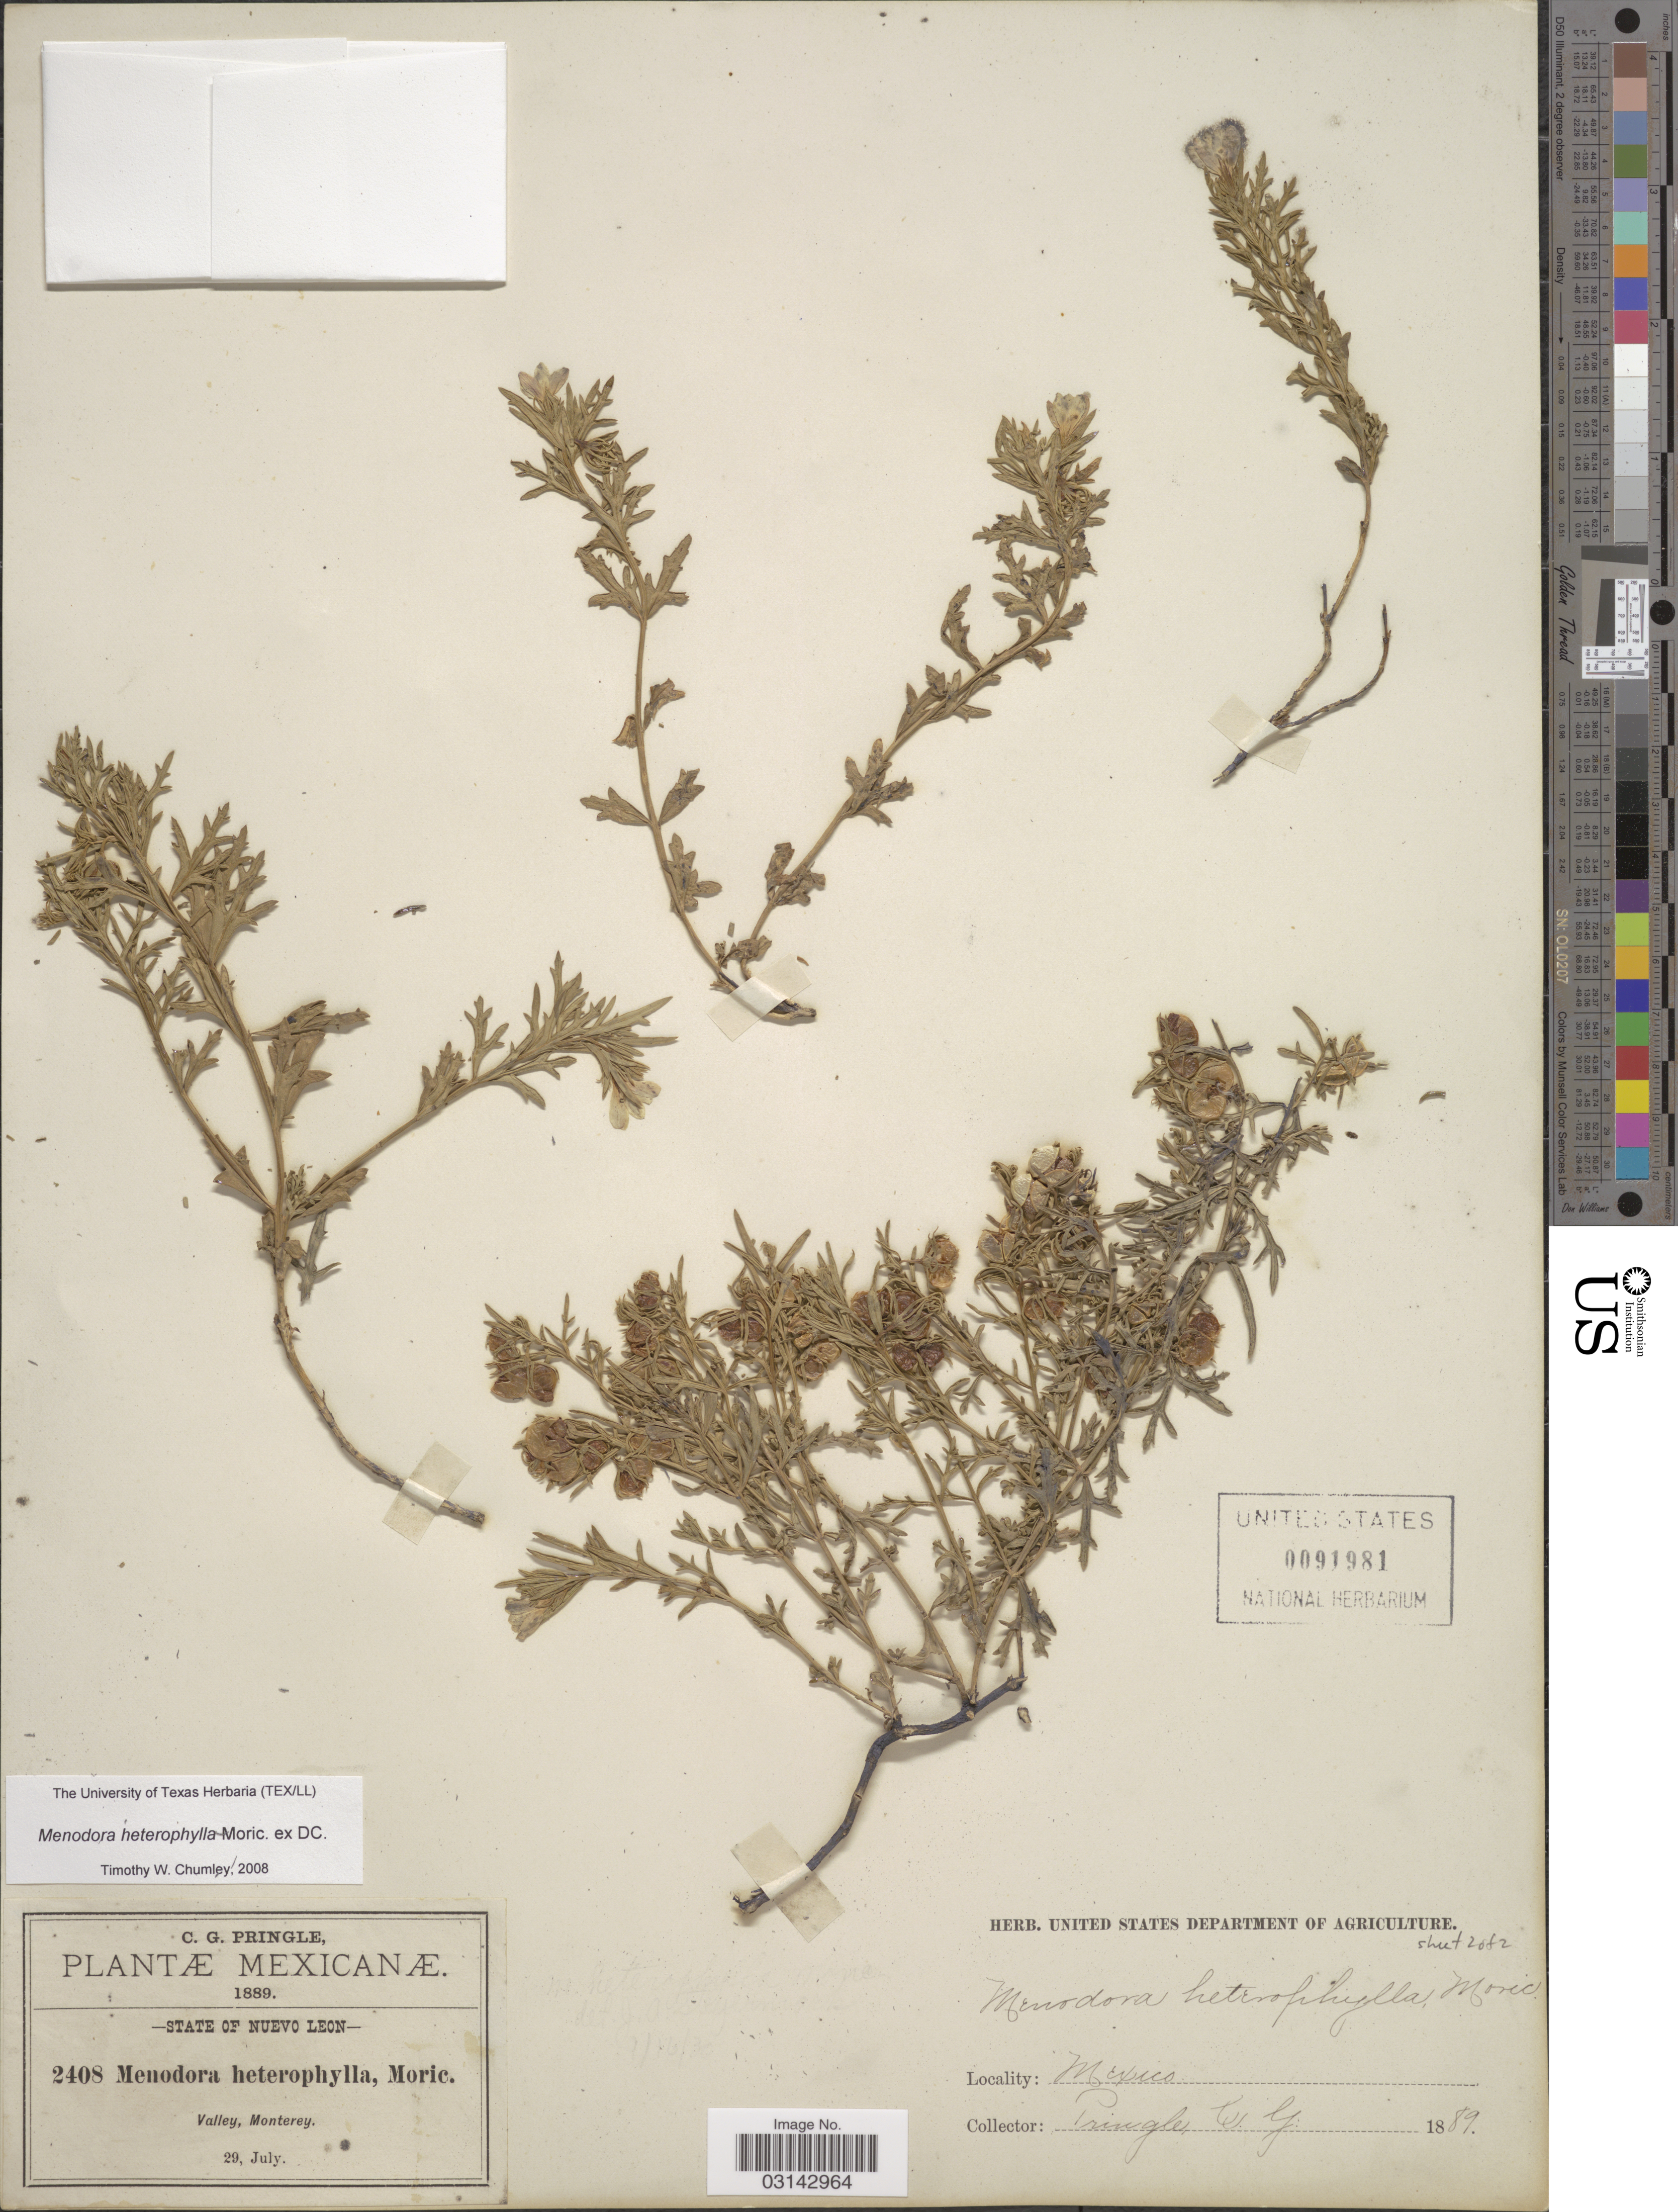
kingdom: Plantae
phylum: Tracheophyta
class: Magnoliopsida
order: Lamiales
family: Oleaceae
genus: Menodora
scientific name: Menodora heterophylla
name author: Moric. ex A. DC.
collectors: C. G. Pringle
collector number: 2408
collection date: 1889-07-29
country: Mexico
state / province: Nuevo León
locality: Valley, Monterey.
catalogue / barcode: US 91981